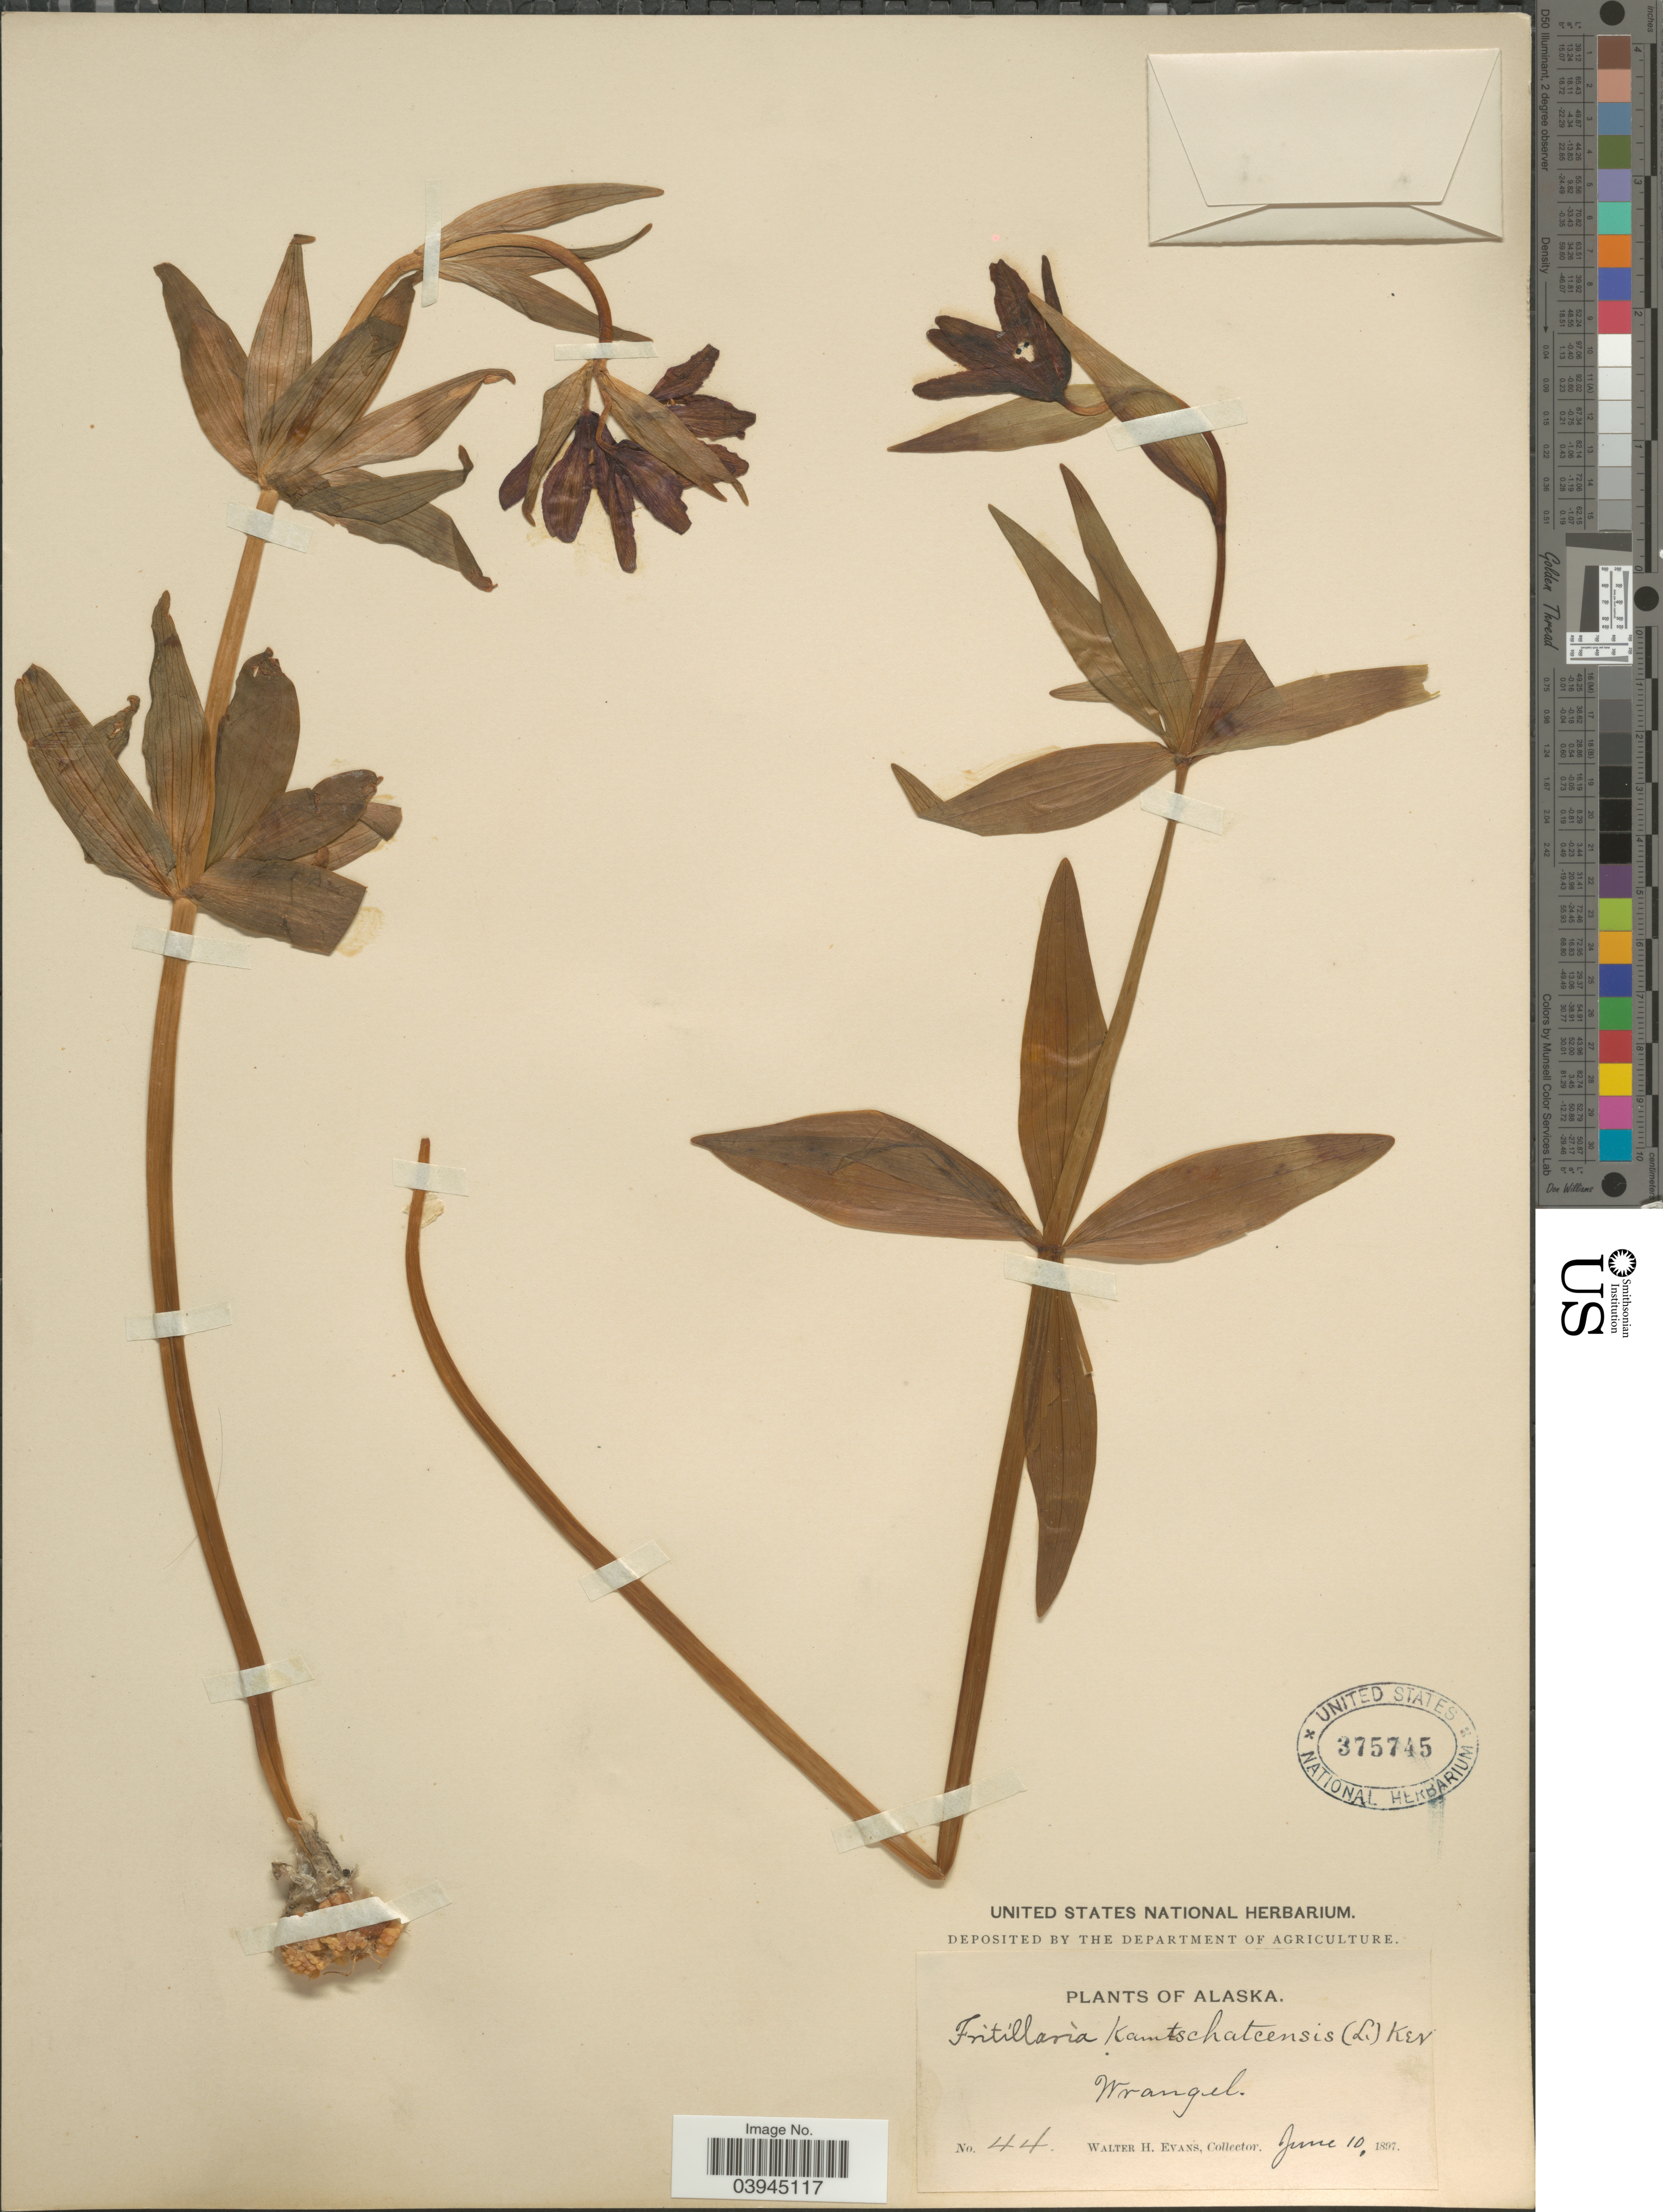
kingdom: Plantae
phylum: Tracheophyta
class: Liliopsida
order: Liliales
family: Liliaceae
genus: Fritillaria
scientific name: Fritillaria camschatcensis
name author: (L.) Ker Gawl.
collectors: W. H. Evans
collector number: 44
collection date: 1897-06-10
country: United States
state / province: Alaska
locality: Wrangell.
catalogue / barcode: US 375745